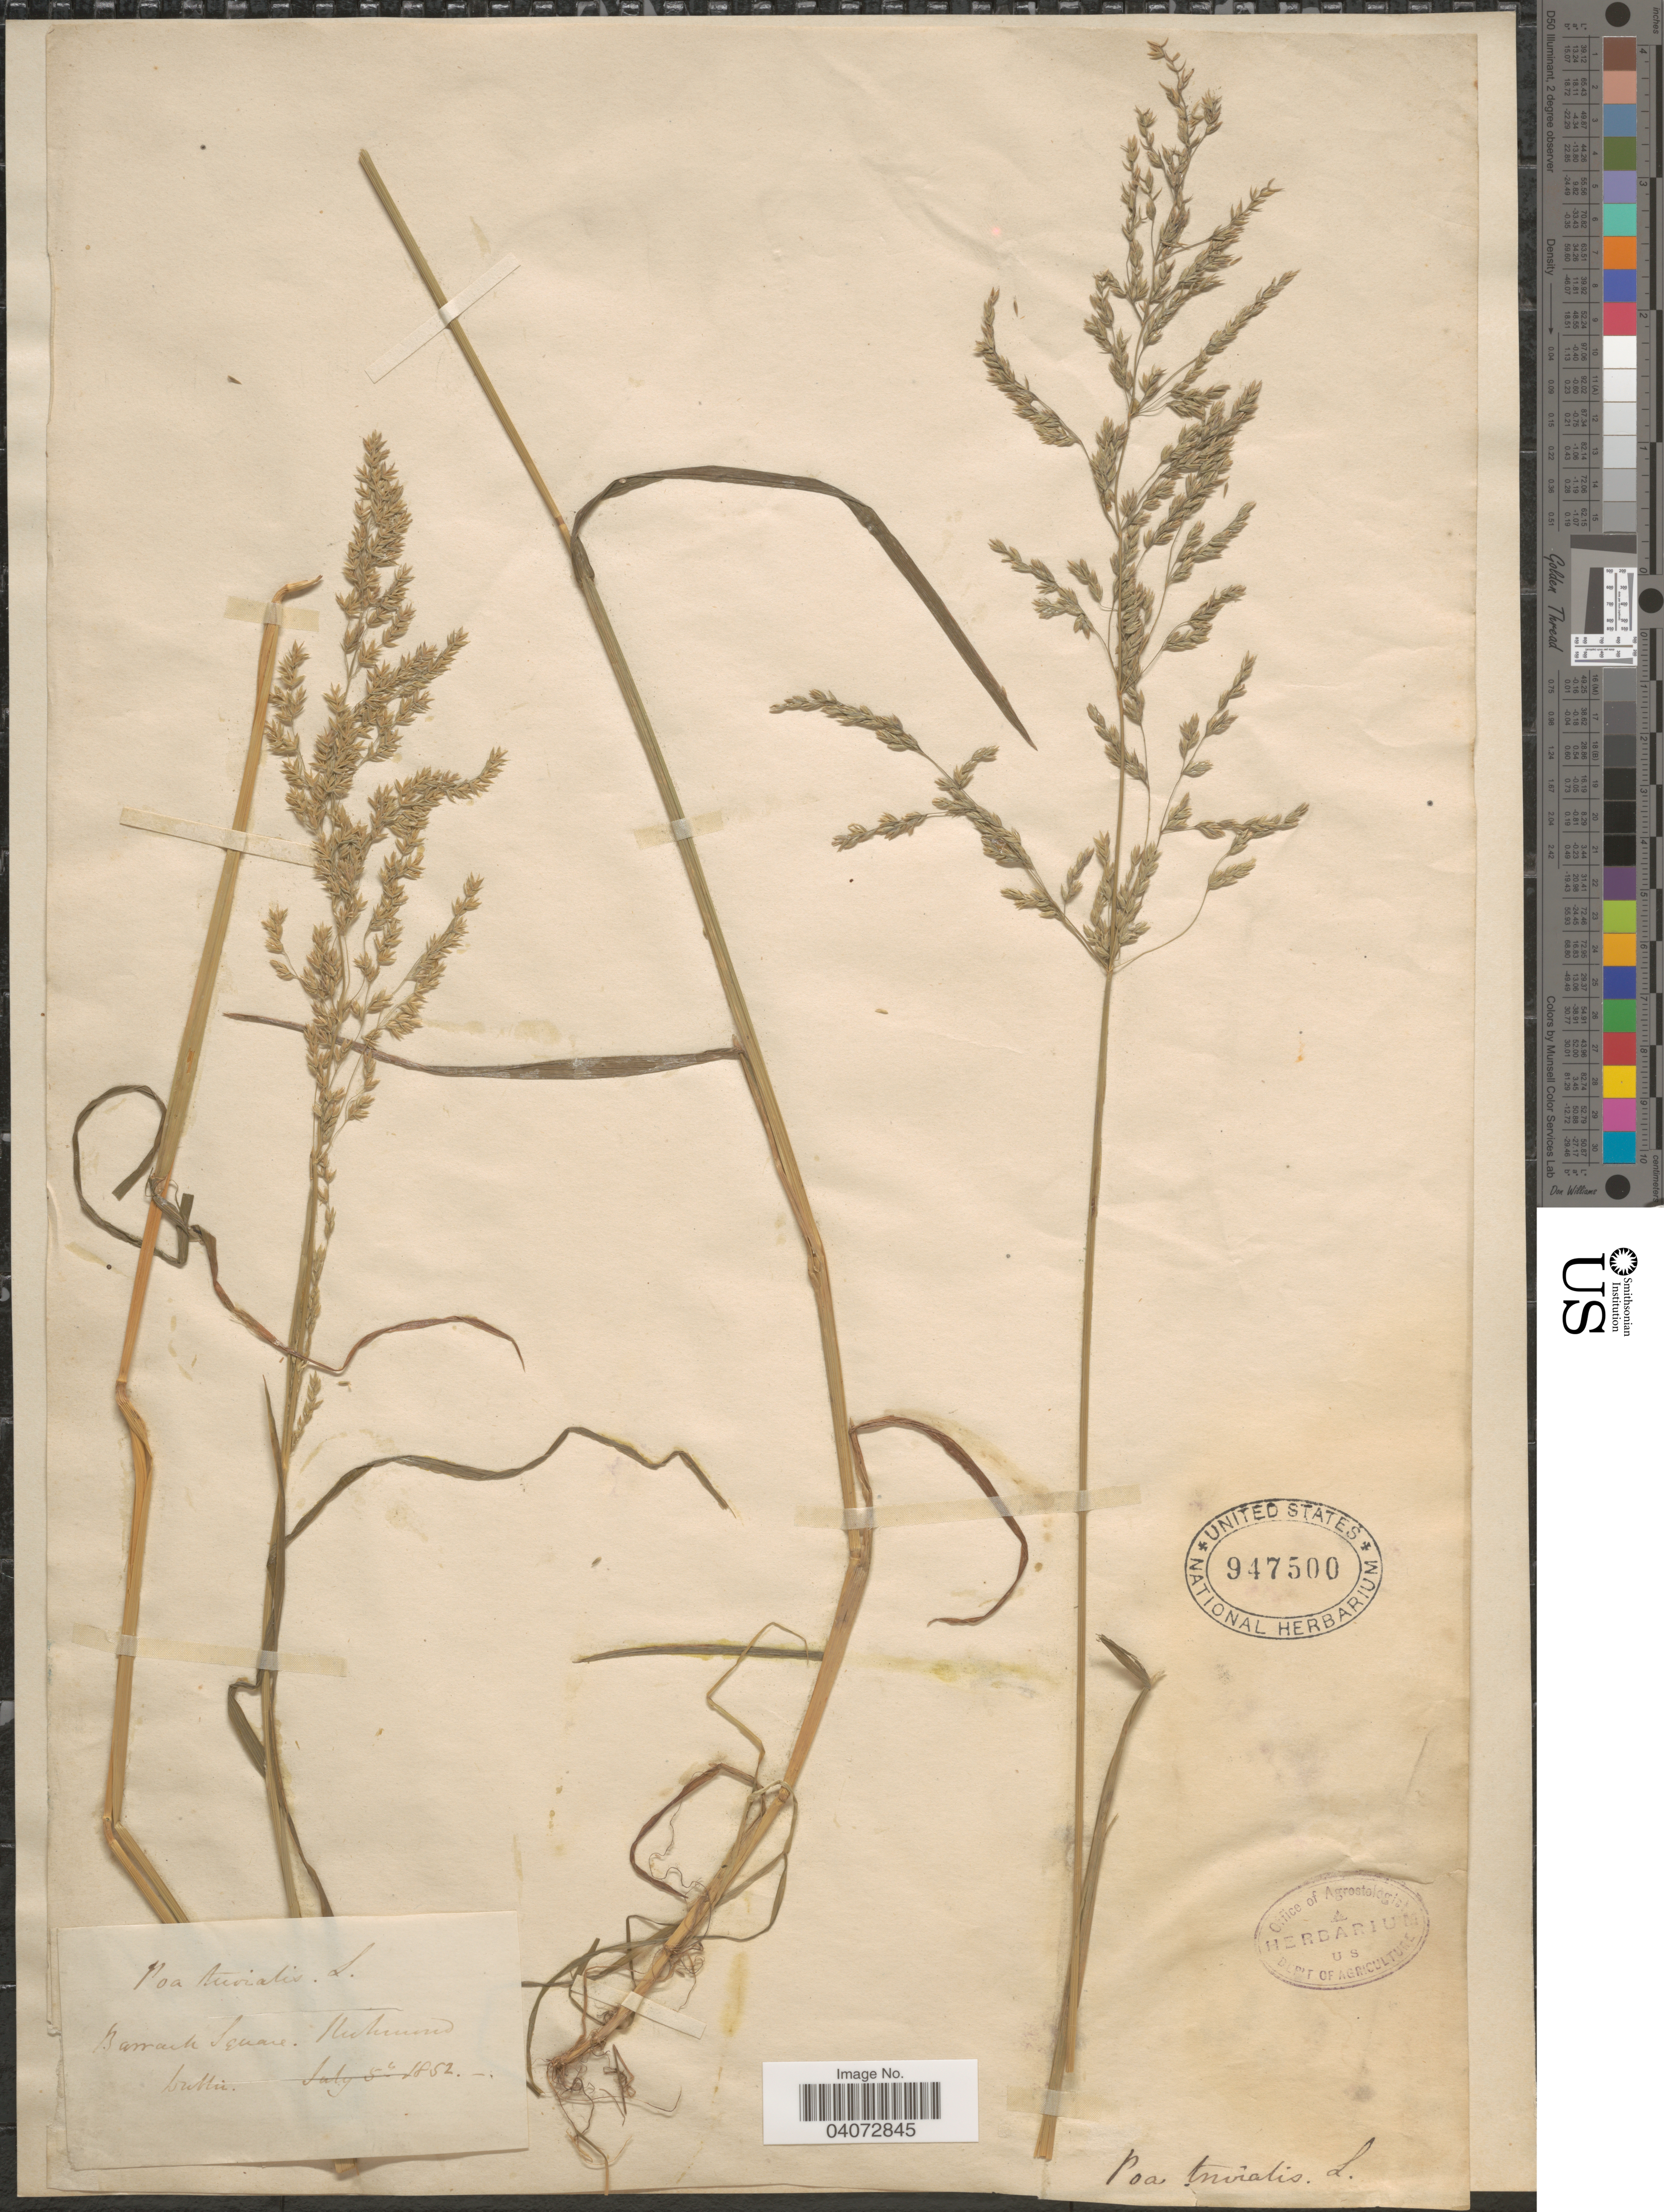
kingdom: Plantae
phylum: Tracheophyta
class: Liliopsida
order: Poales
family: Poaceae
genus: Poa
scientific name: Poa trivialis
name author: L.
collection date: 1852-07-05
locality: Barrack Square [illegible text]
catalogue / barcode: US 947500